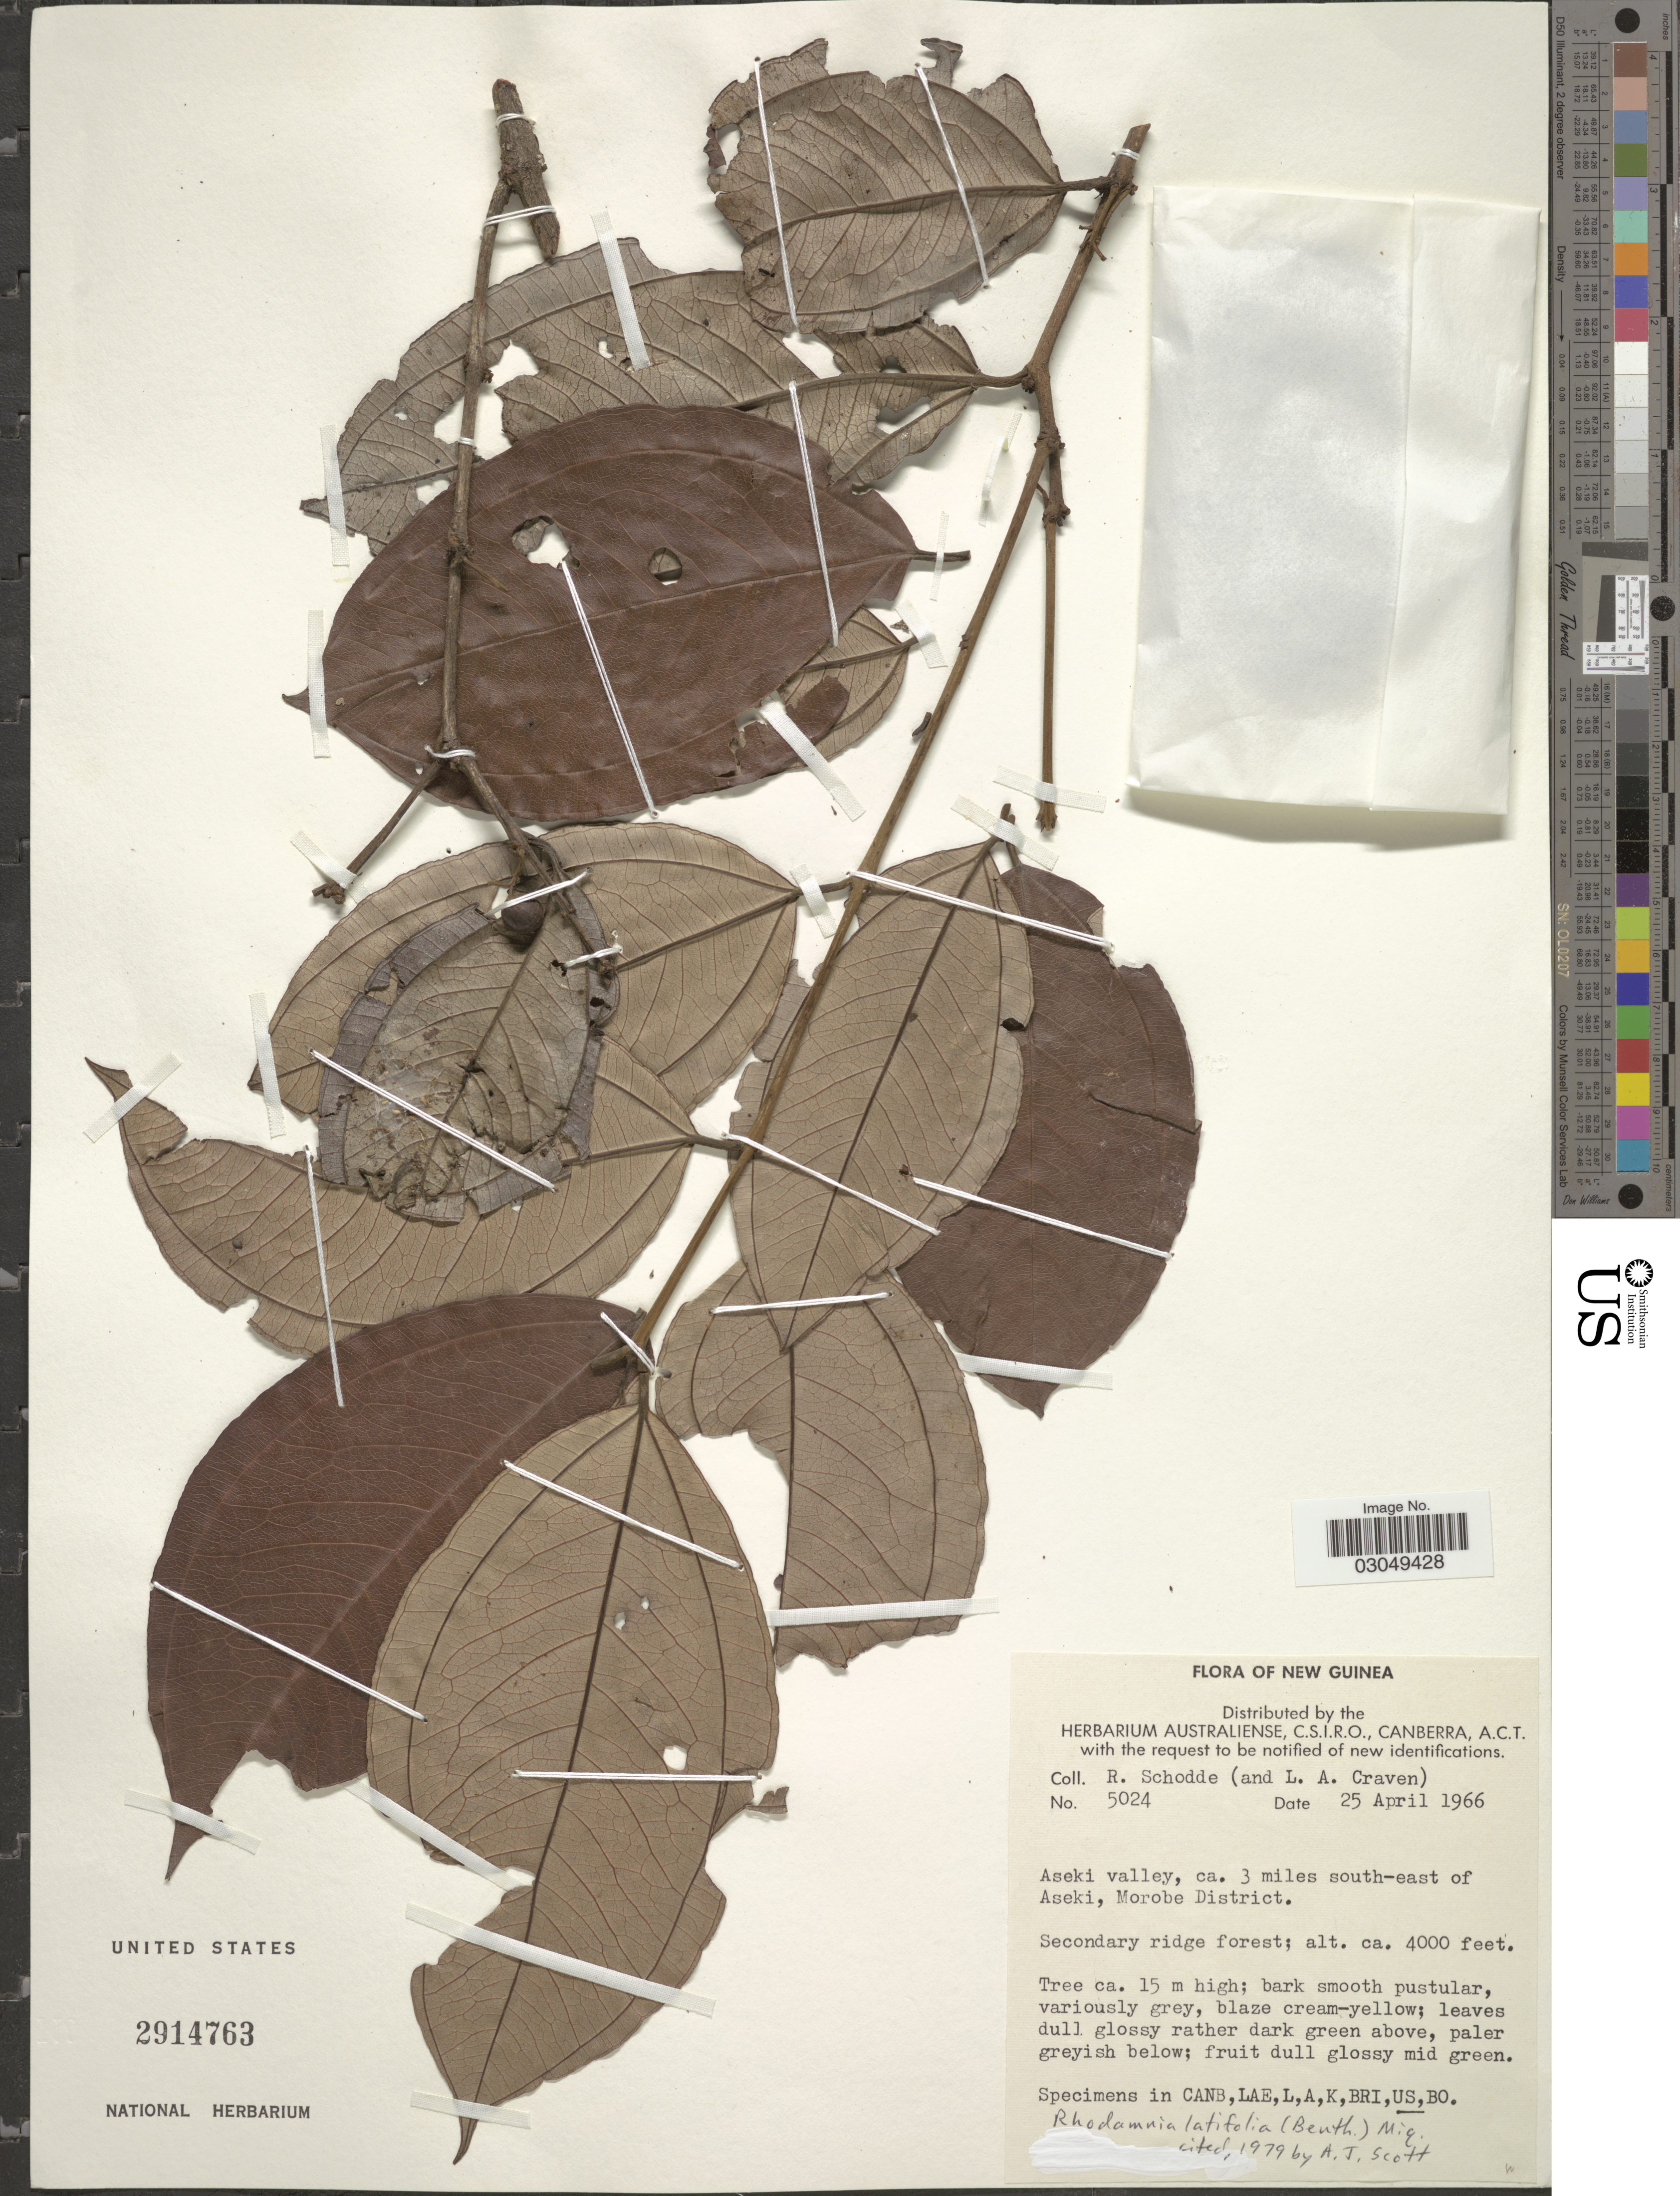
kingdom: Plantae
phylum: Tracheophyta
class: Magnoliopsida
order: Myrtales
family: Myrtaceae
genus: Rhodamnia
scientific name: Rhodamnia latifolia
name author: (Benth.) Miq.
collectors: R. Schodde & L. A. Craven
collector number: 5024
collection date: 1966-04-25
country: Papua New Guinea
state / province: Morobe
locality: New Guinea. Aseki valley, ca. 3 miles south-east of Aseki, Morobe District.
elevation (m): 1219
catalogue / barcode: US 2914763